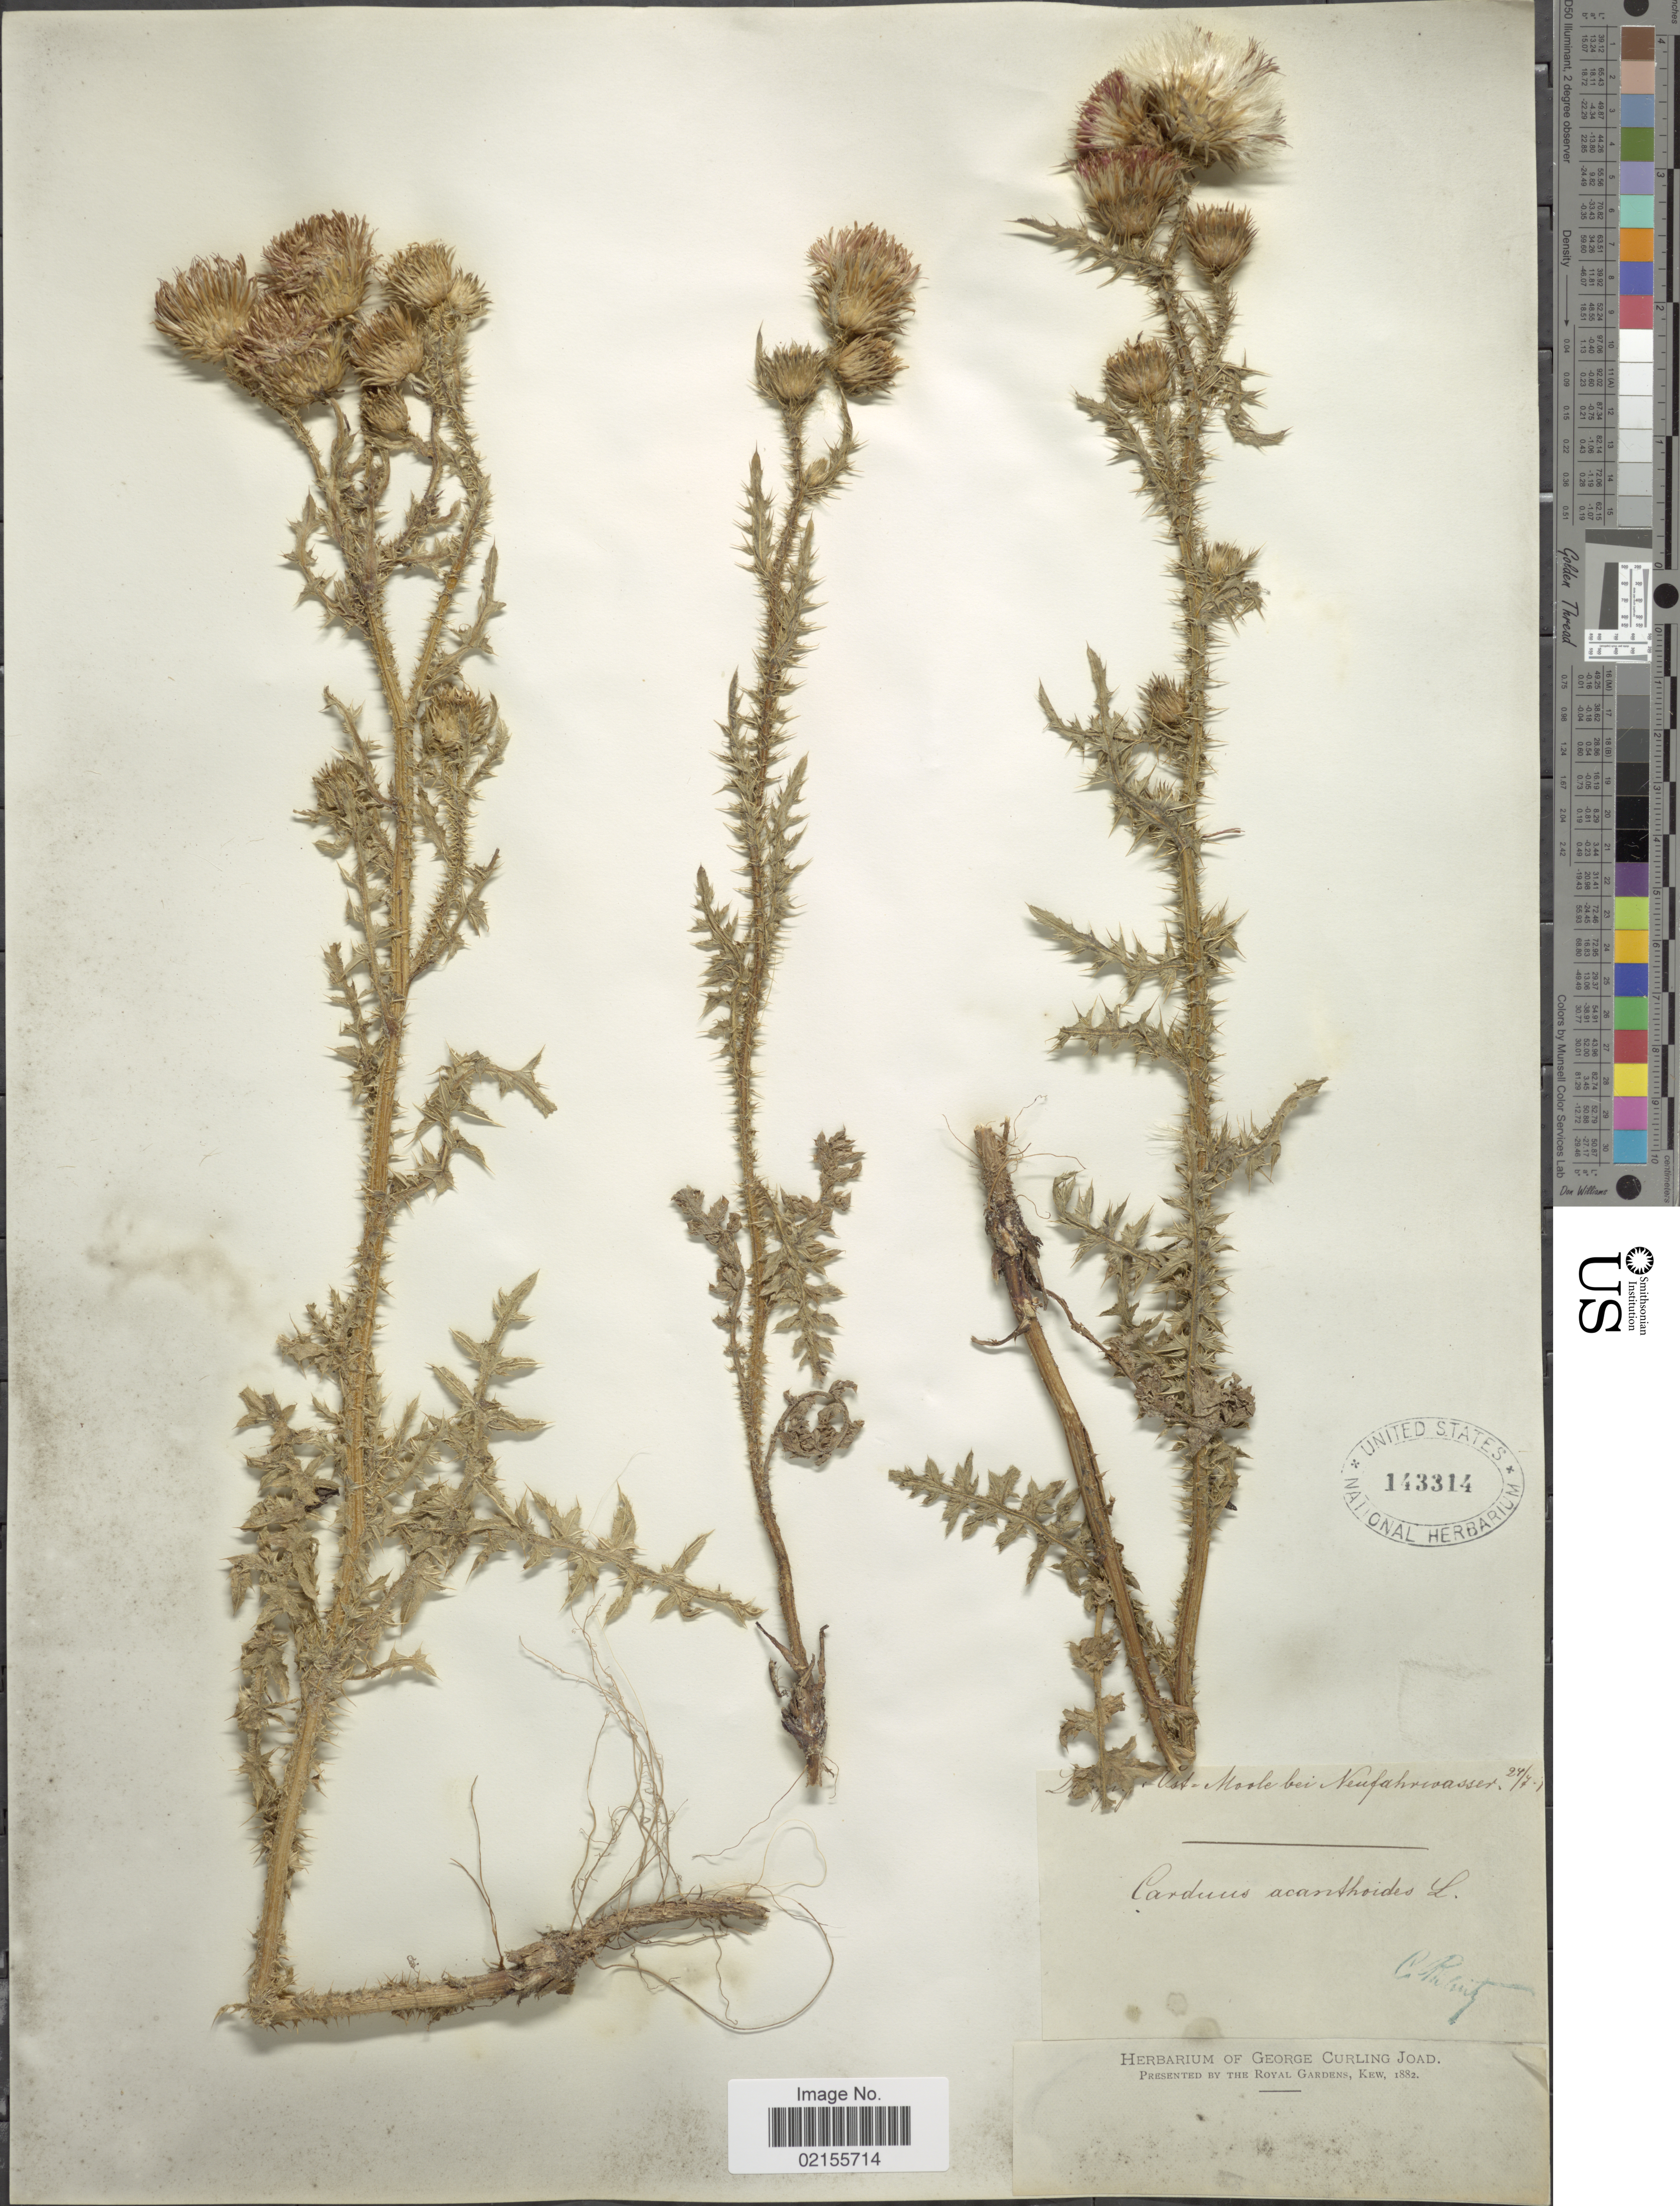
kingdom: Plantae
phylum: Tracheophyta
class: Magnoliopsida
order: Asterales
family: Asteraceae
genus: Carduus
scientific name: Carduus acanthoides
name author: L.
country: Poland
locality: Norte bei Neufahrwassen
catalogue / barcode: US 143314